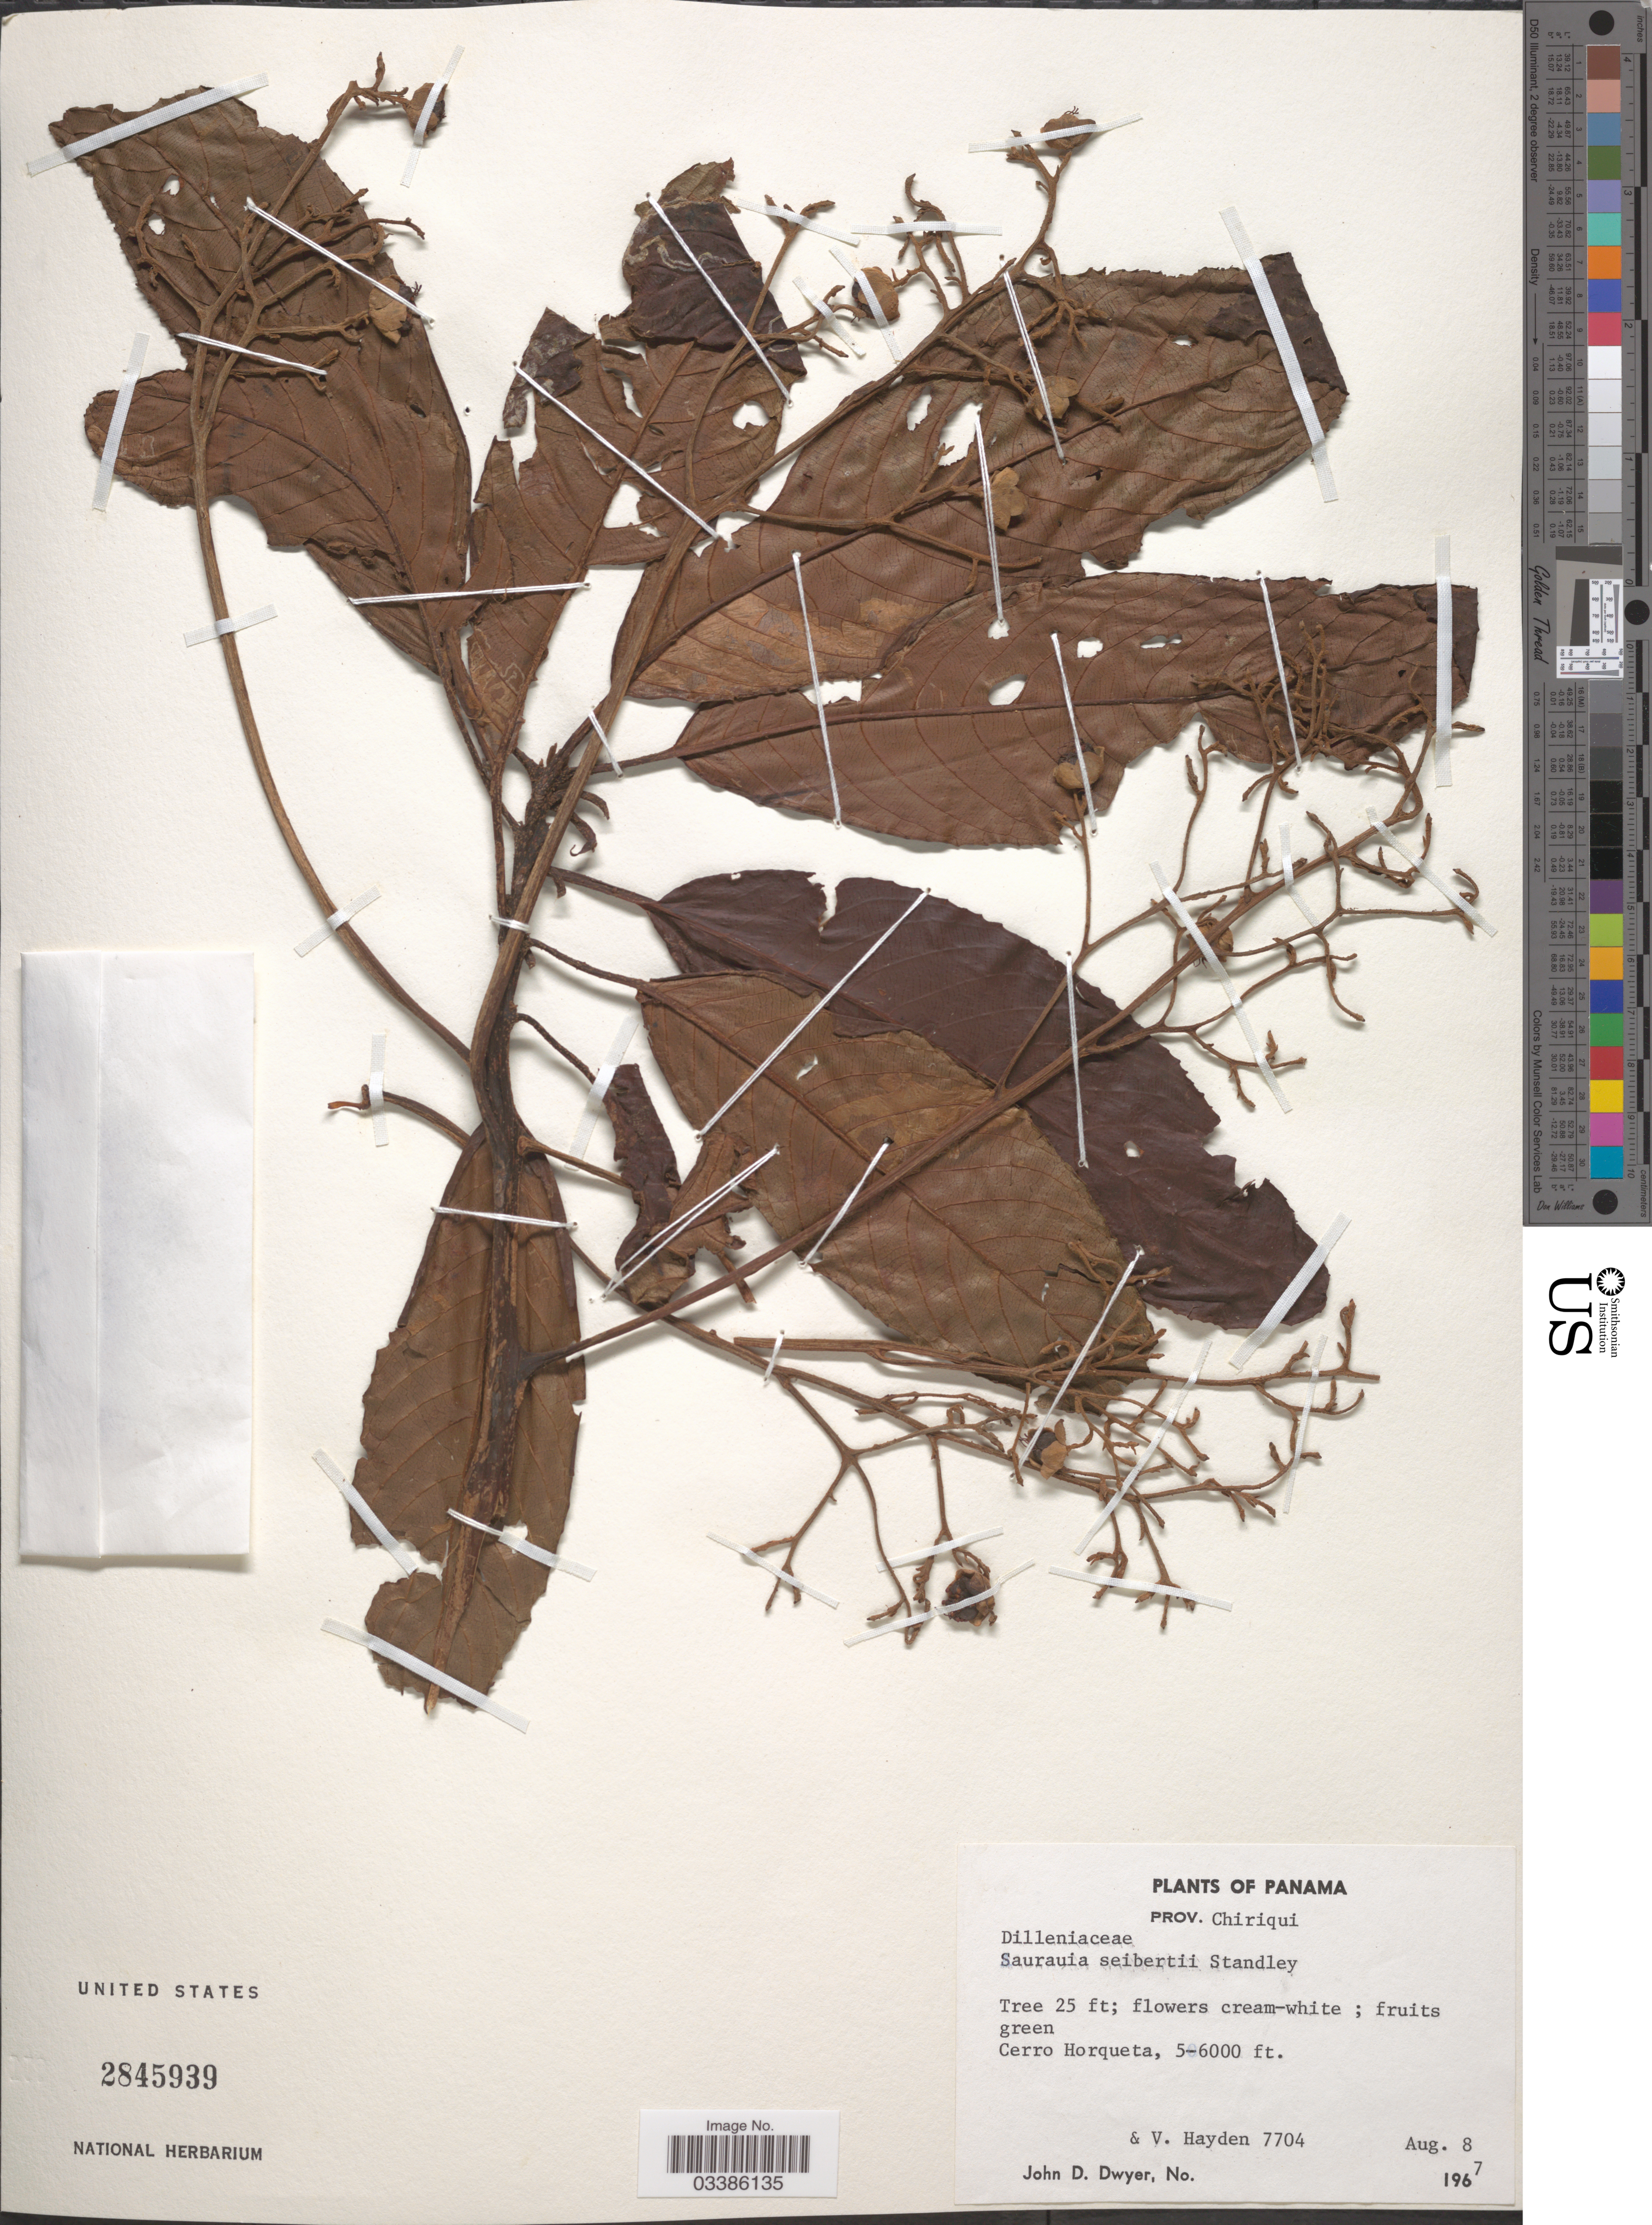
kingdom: Plantae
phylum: Tracheophyta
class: Magnoliopsida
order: Ericales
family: Actinidiaceae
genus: Saurauia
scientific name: Saurauia seibertii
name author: Standl. in Woodson & Seibert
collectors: J. D. Dwyer & V. Hayden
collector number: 7704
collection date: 1967-08-08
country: Panama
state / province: Chiriqui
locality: Cerro Horqueta.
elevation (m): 1524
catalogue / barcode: US 2845939